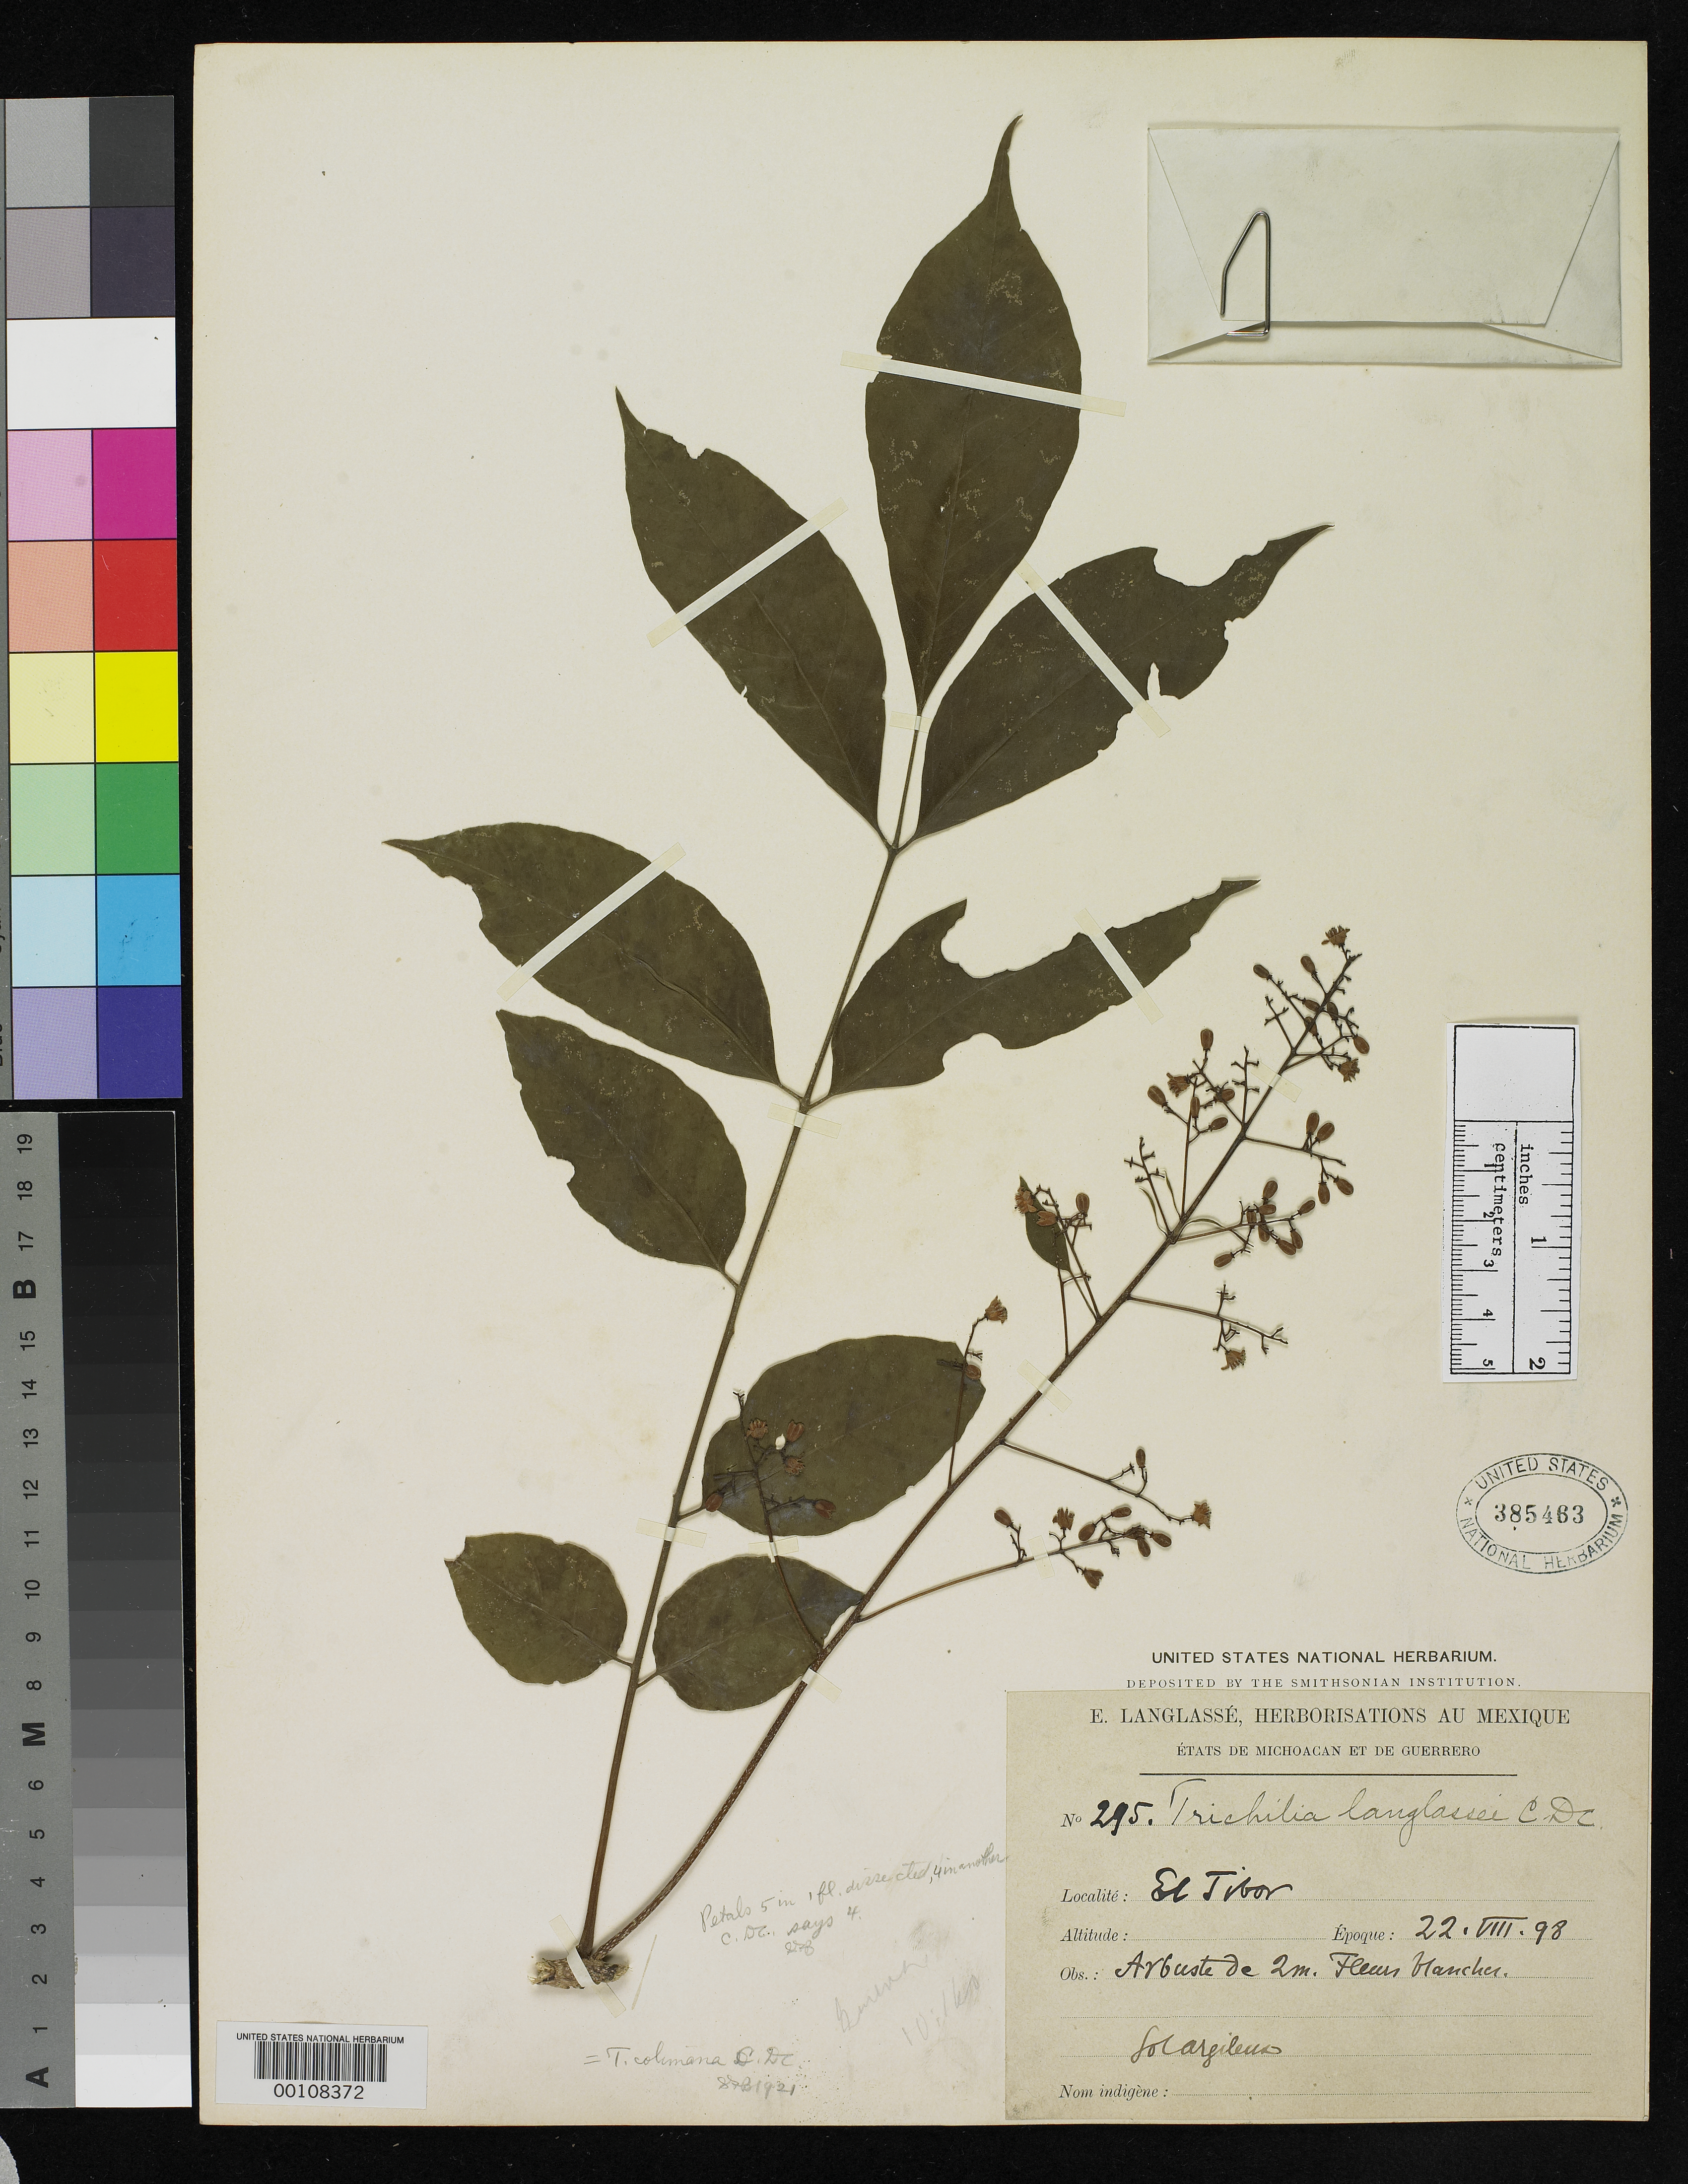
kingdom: Plantae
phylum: Tracheophyta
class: Magnoliopsida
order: Sapindales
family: Meliaceae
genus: Trichilia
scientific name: Trichilia langlassei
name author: C. DC.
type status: Isotype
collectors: E. Langlassé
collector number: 295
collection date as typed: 22 Aug 1898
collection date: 1898-08-22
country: Mexico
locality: El Tibor.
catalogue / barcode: US 385463